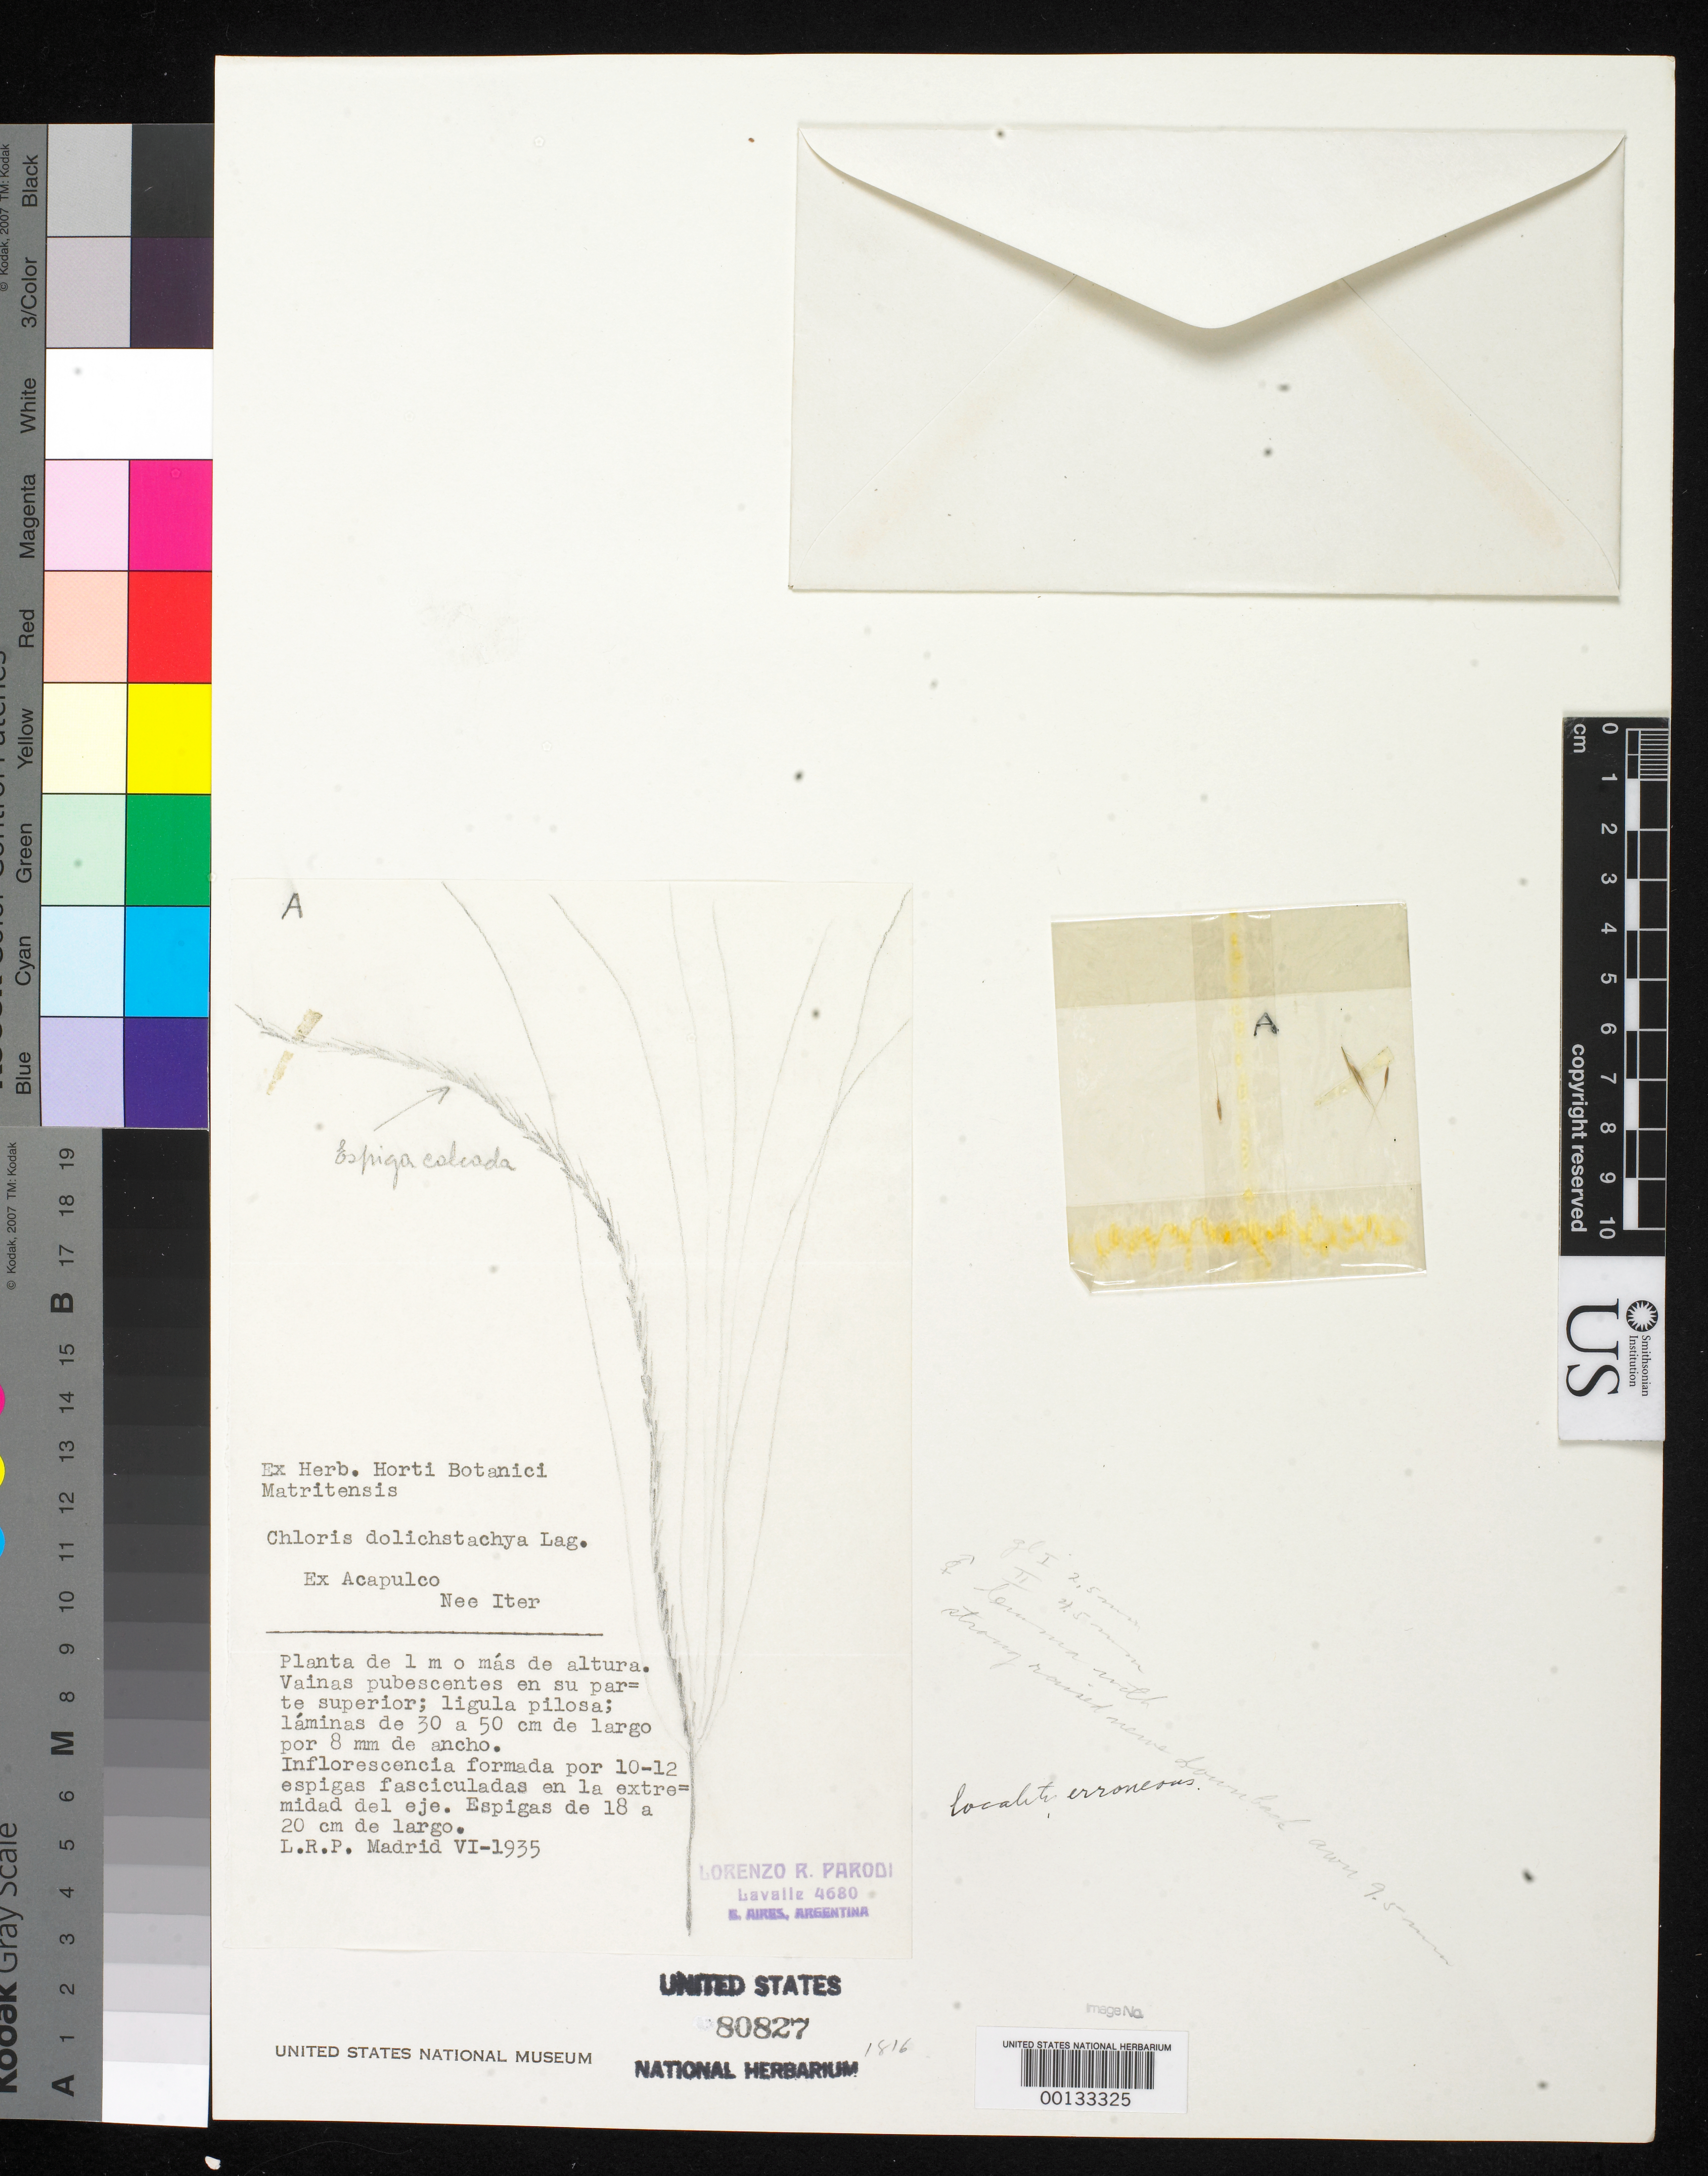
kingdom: Plantae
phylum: Tracheophyta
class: Liliopsida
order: Poales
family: Poaceae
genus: Chloris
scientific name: Chloris dolichostachya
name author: Lag.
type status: Type Fragment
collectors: L. Née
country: Mexico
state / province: Guerrero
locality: Acapulco.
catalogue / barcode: US 80827